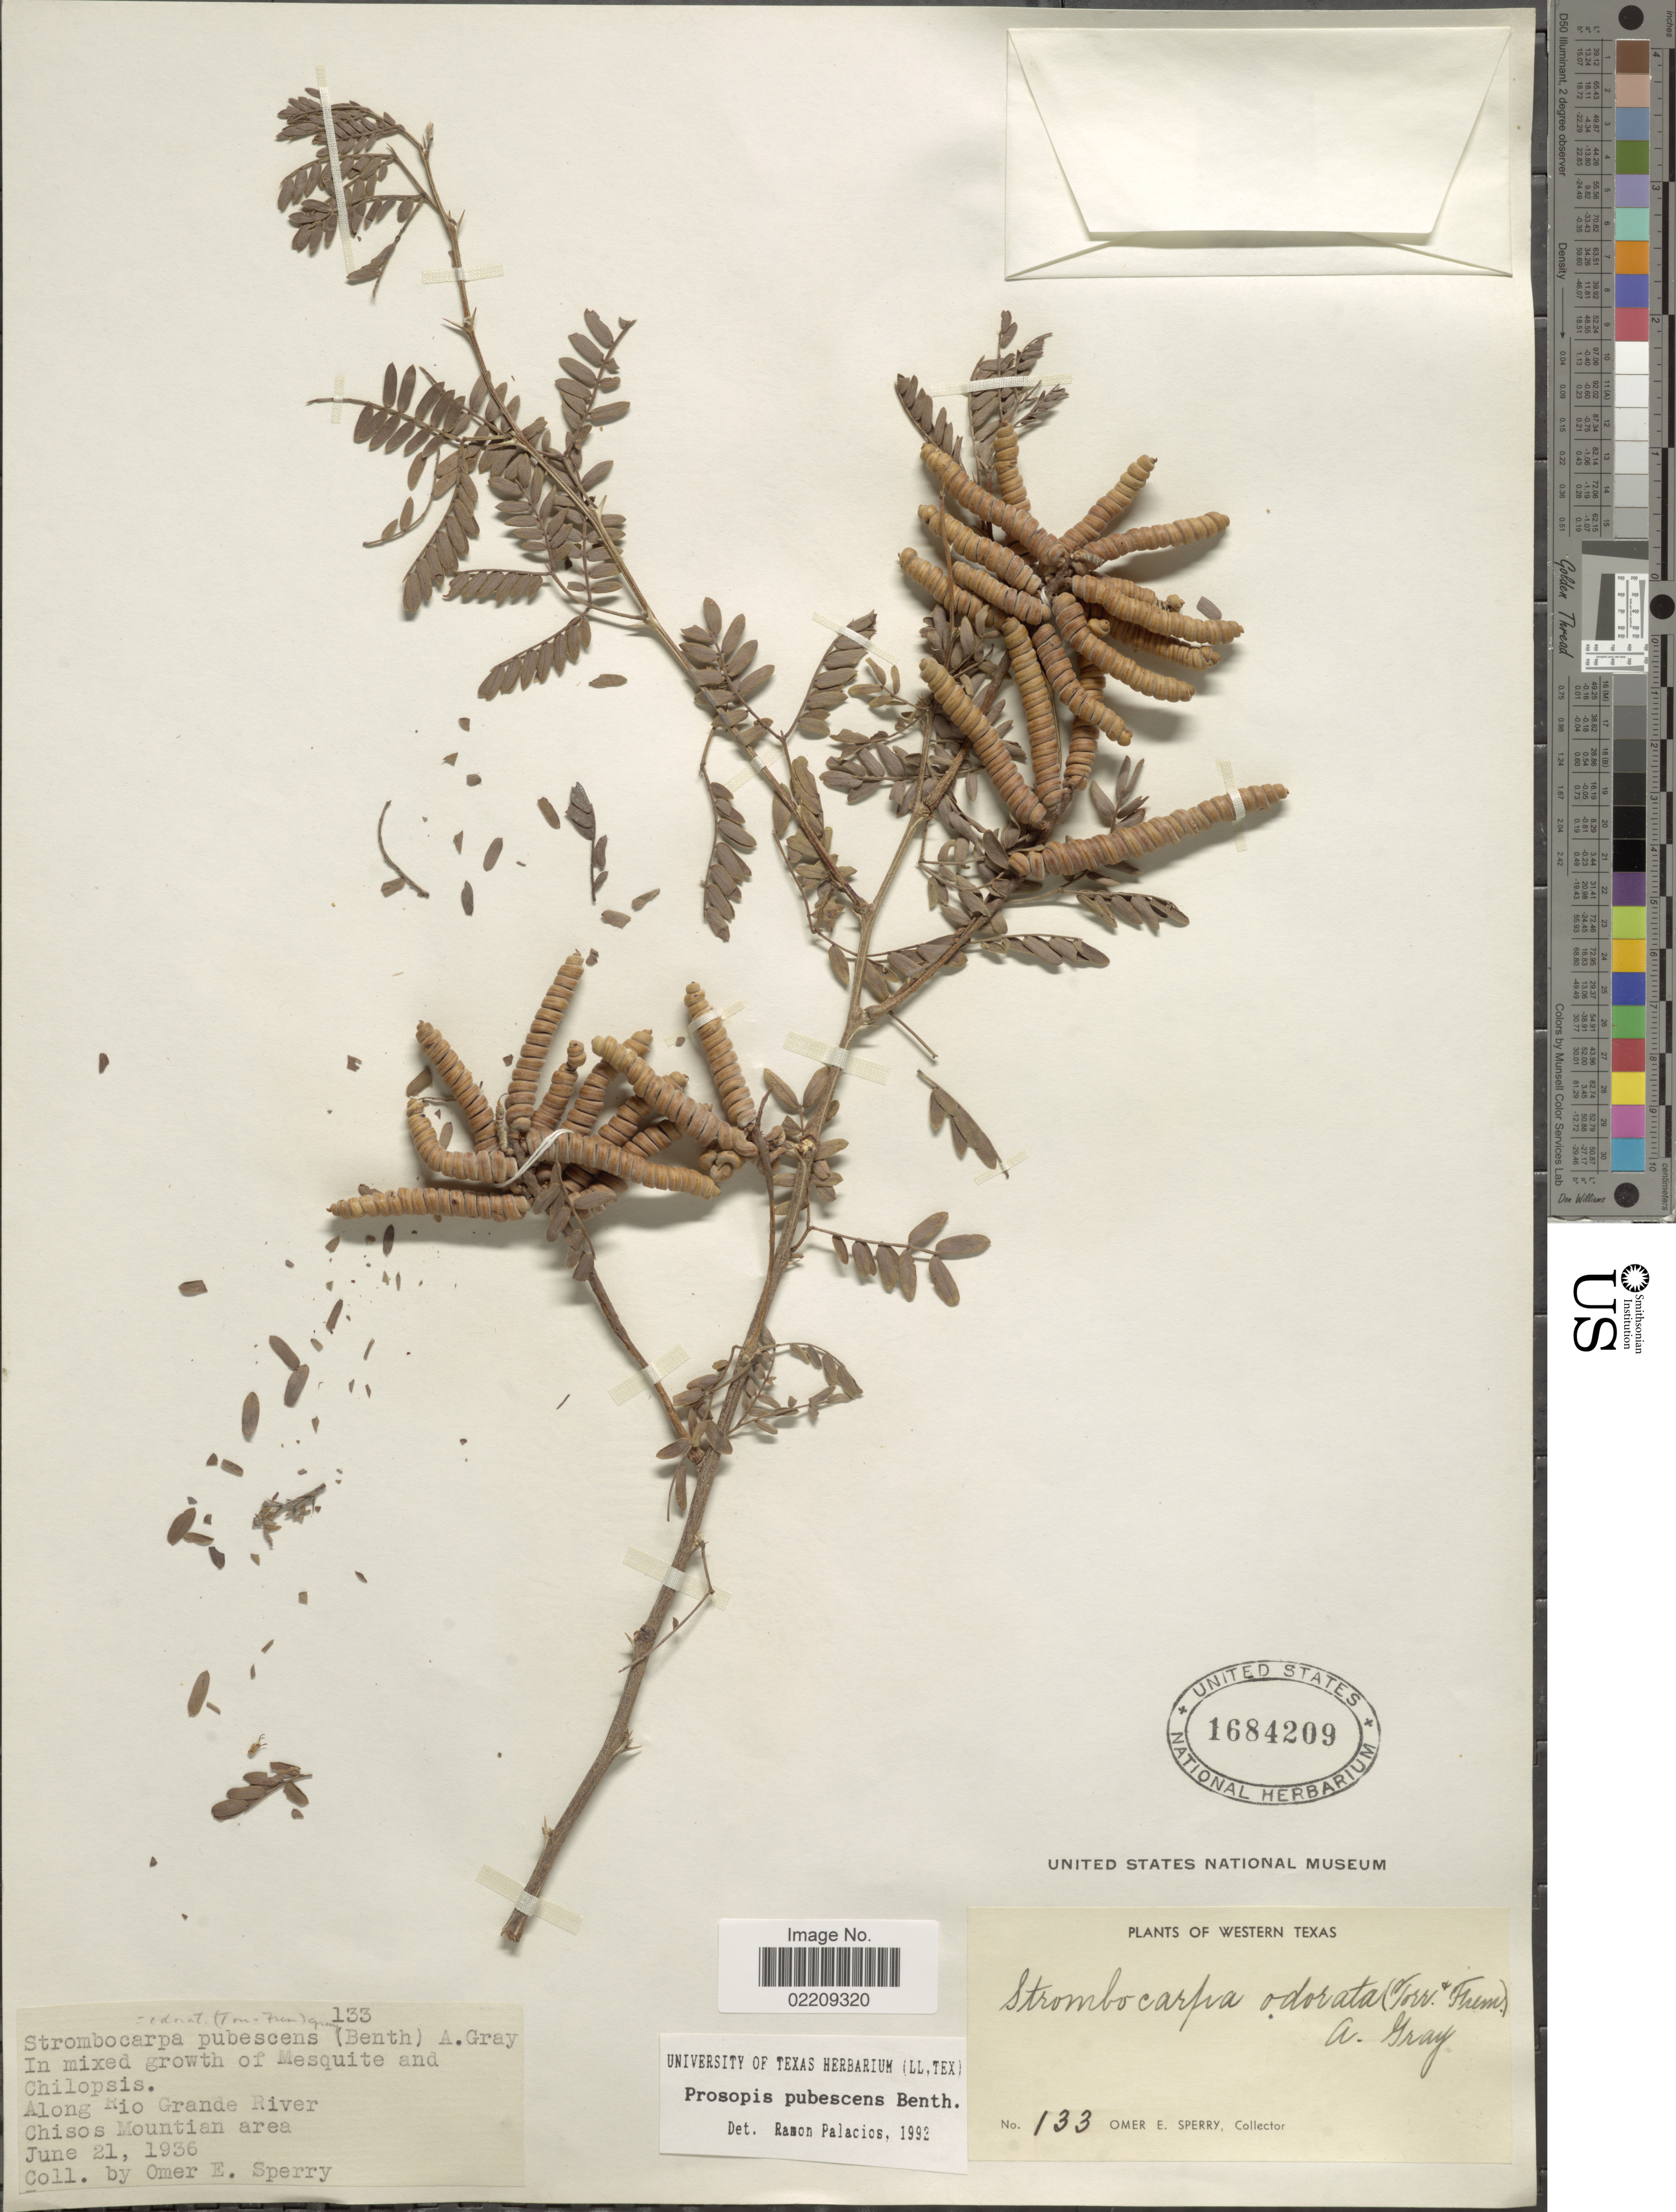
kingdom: Plantae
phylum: Tracheophyta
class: Magnoliopsida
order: Fabales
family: Fabaceae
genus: Strombocarpa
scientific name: Strombocarpa pubescens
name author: (Benth.) A. Gray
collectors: O. E. Sperry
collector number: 133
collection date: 1936-06-21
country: United States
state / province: Texas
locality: Western Texas, along Rio Grande River, Chisos Mountain area.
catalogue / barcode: US 1684209